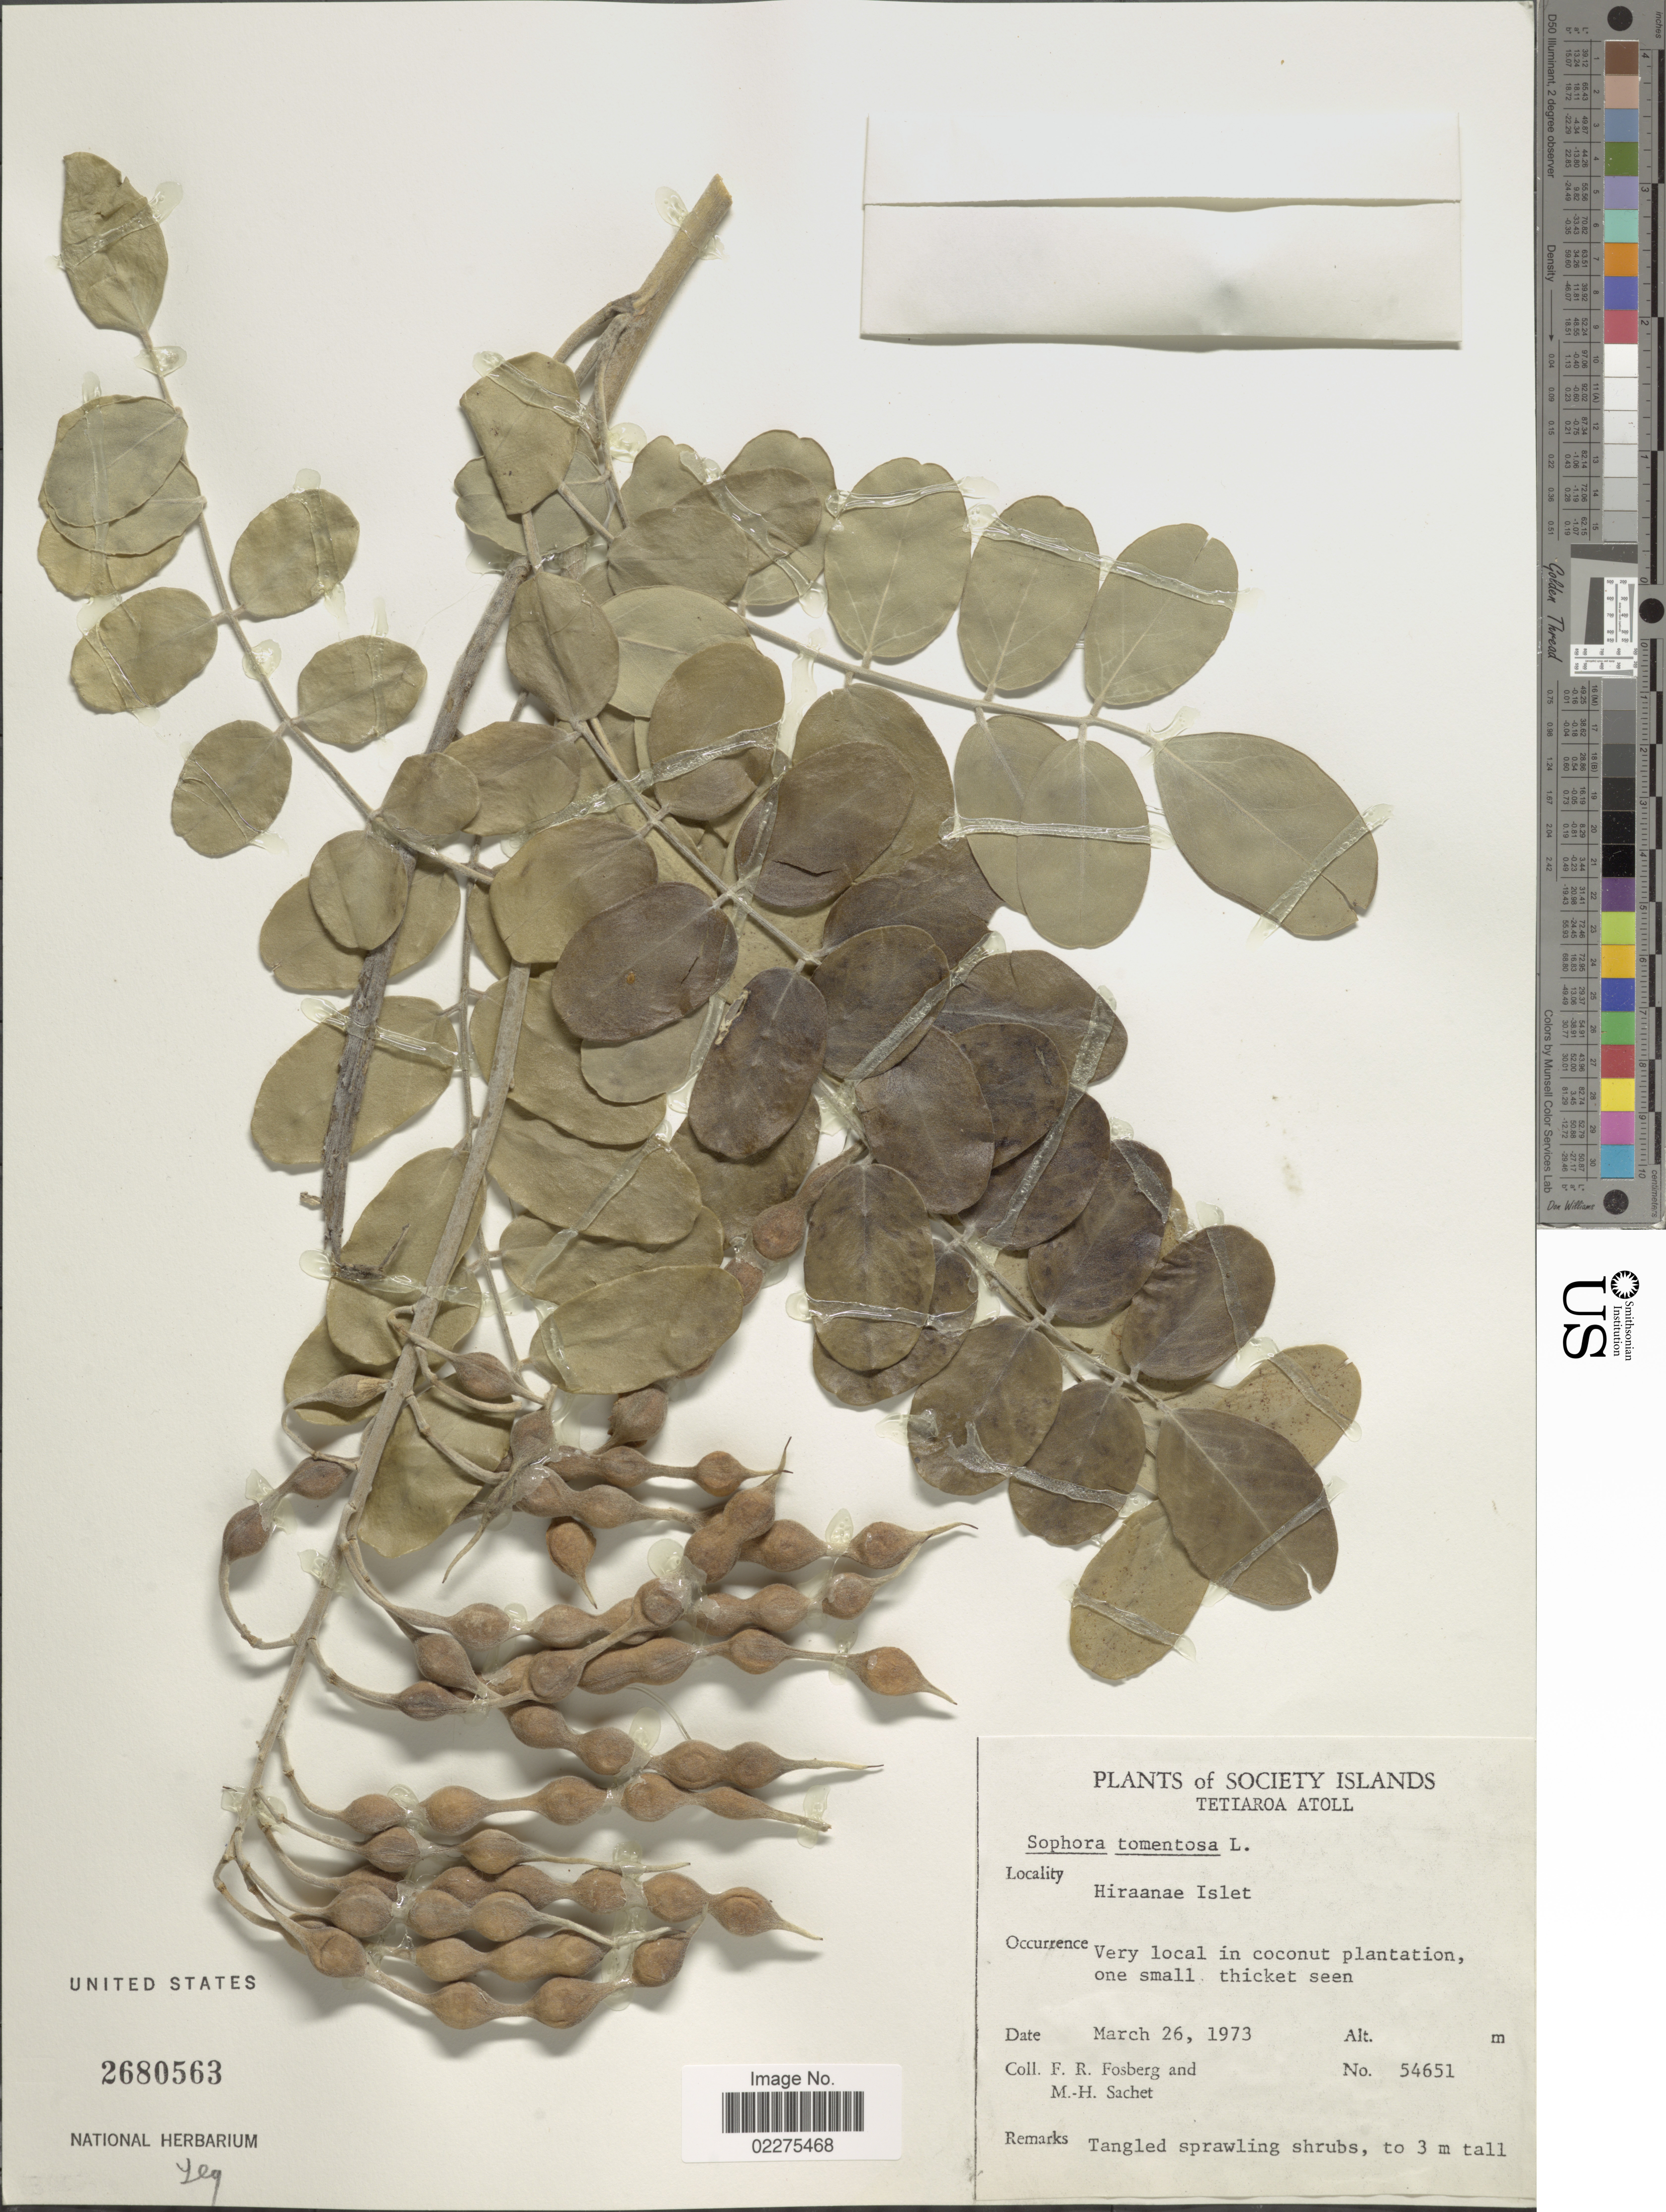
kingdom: Plantae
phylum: Tracheophyta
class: Magnoliopsida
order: Fabales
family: Fabaceae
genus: Sophora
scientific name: Sophora tomentosa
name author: L.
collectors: F. R. Fosberg & M.-H. Sachet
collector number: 54651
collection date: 1973-03-26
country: French Polynesia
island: Tetiaroa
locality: Tetiaroa Atoll. Society Islands. Hiraanae Islet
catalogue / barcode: US 2680563